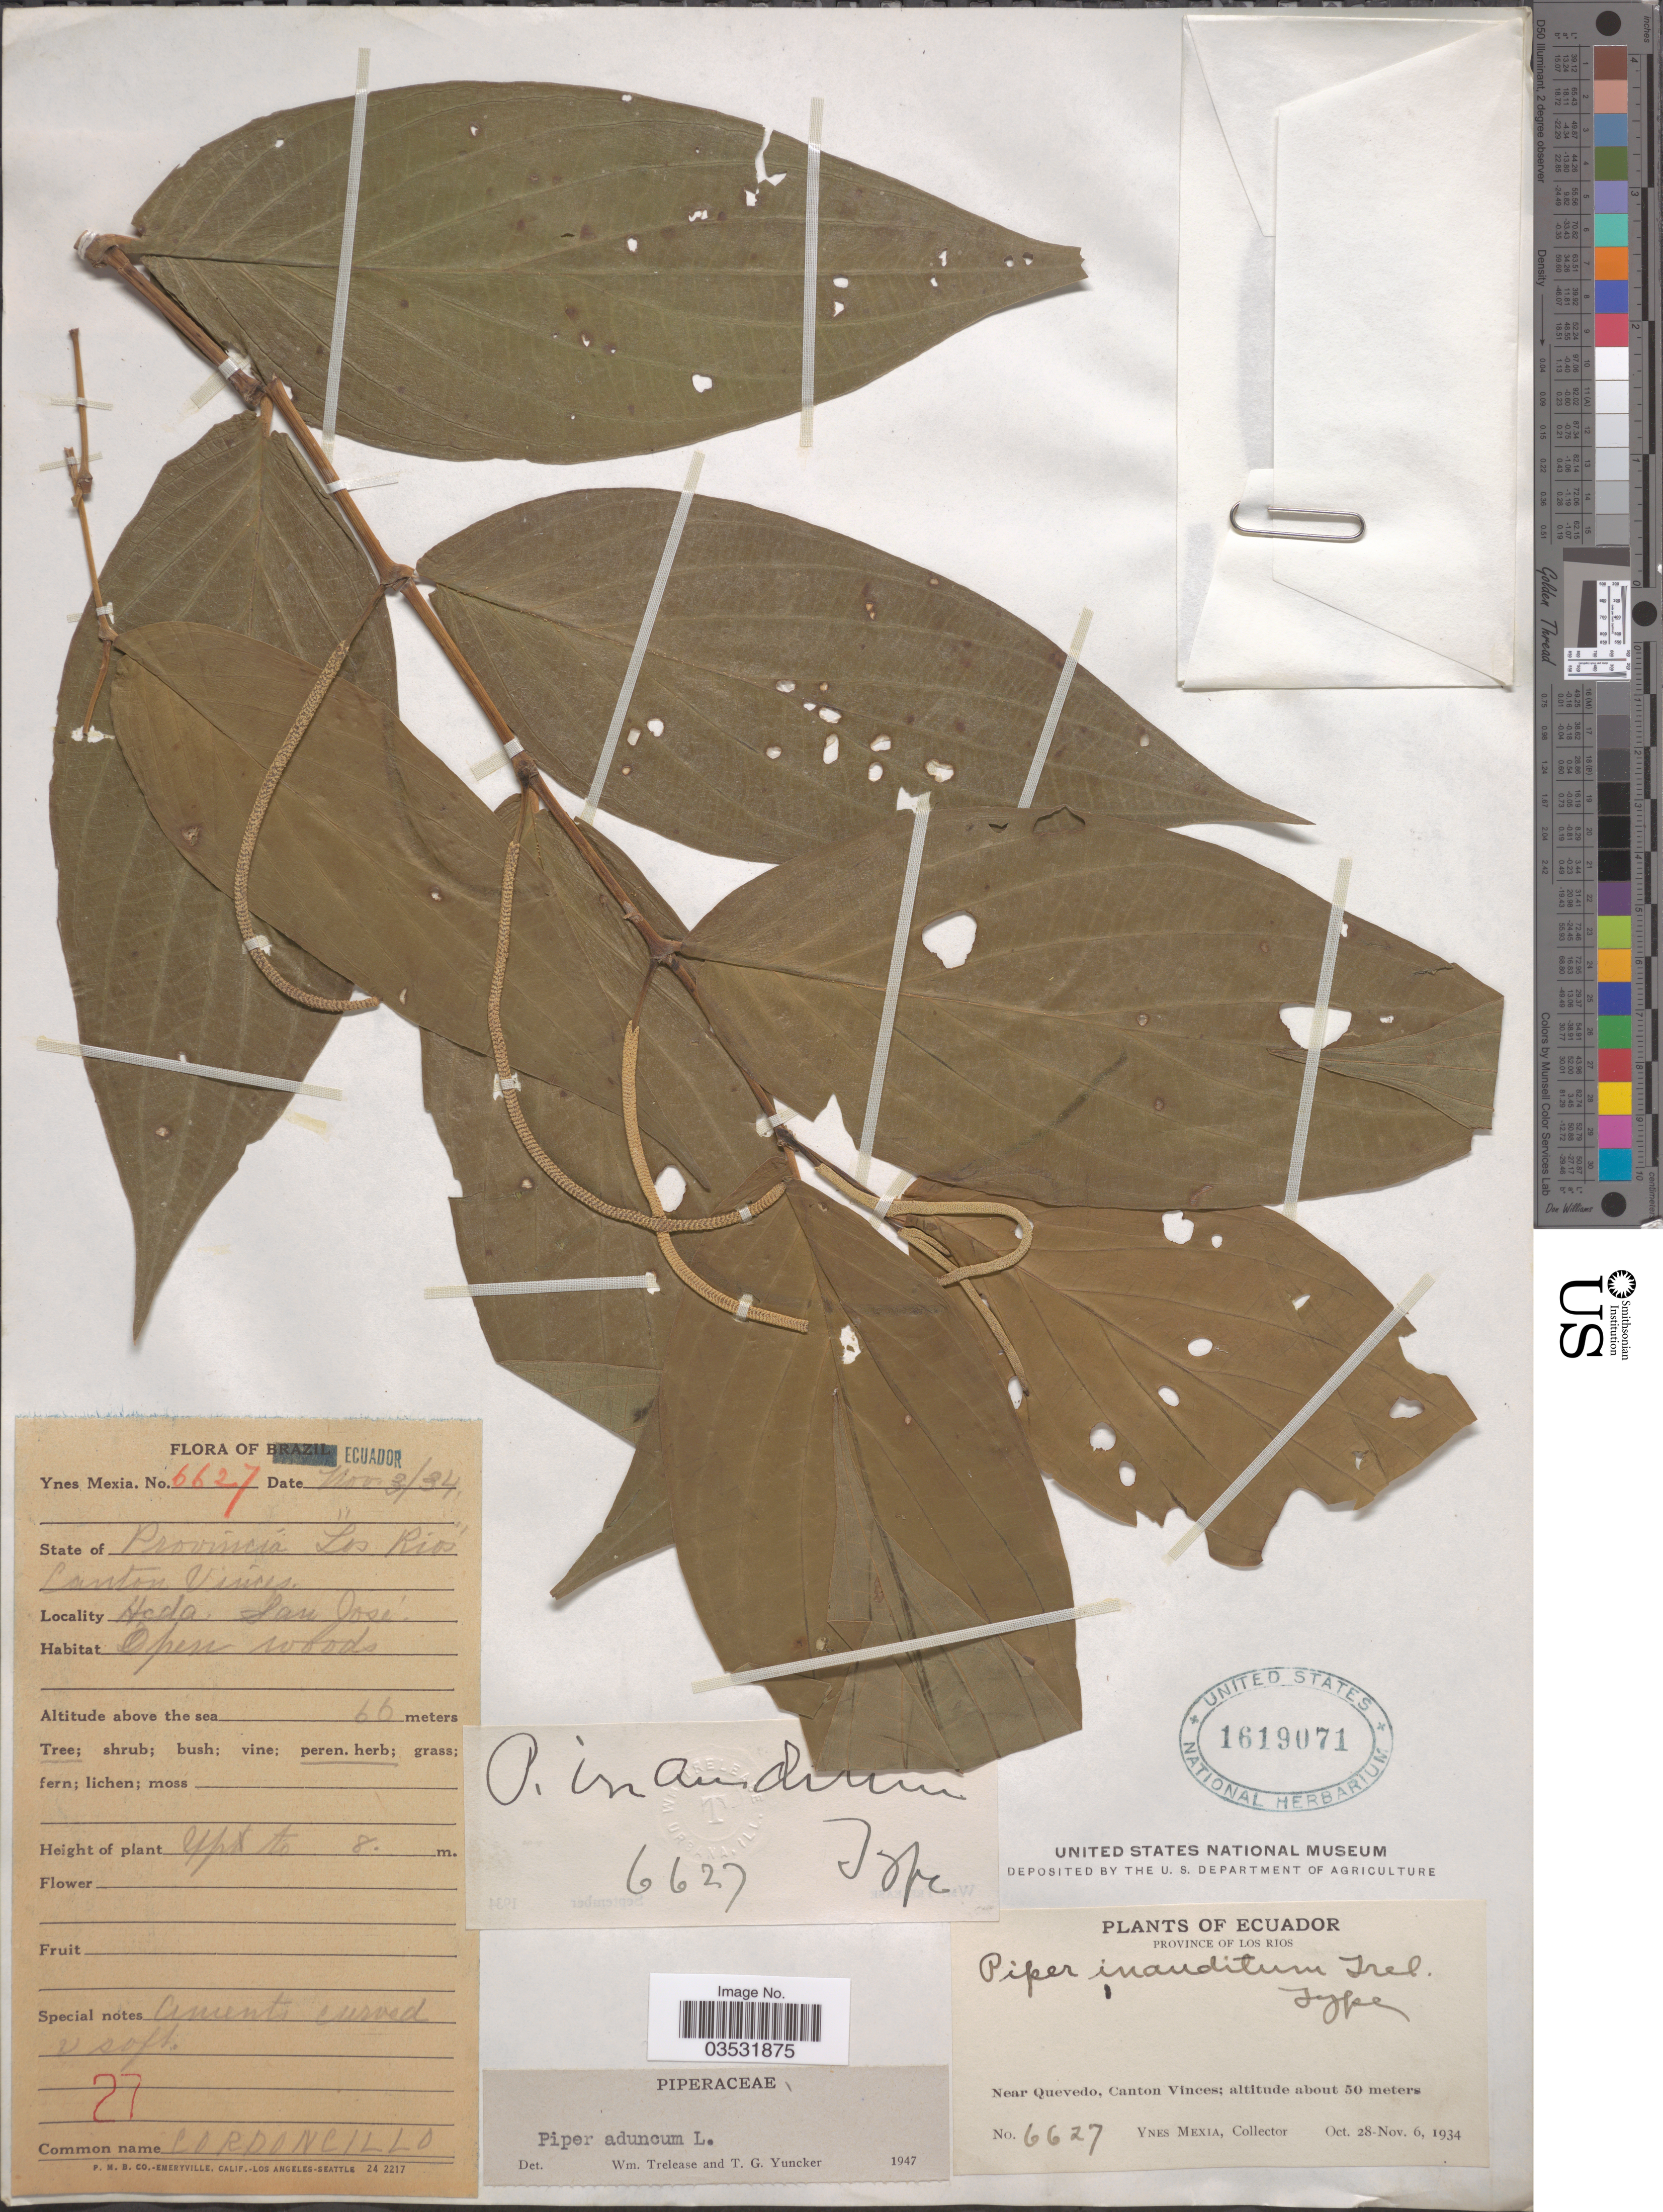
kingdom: Plantae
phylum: Tracheophyta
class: Magnoliopsida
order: Piperales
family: Piperaceae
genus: Piper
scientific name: Piper aduncum var. aduncum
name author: L.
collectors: Y. Mexia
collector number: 6627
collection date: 1934-11-03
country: Ecuador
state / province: Los Ríos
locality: Near Quevedo, Canton Vinces. Hcda. San José.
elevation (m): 50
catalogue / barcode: US 1619071